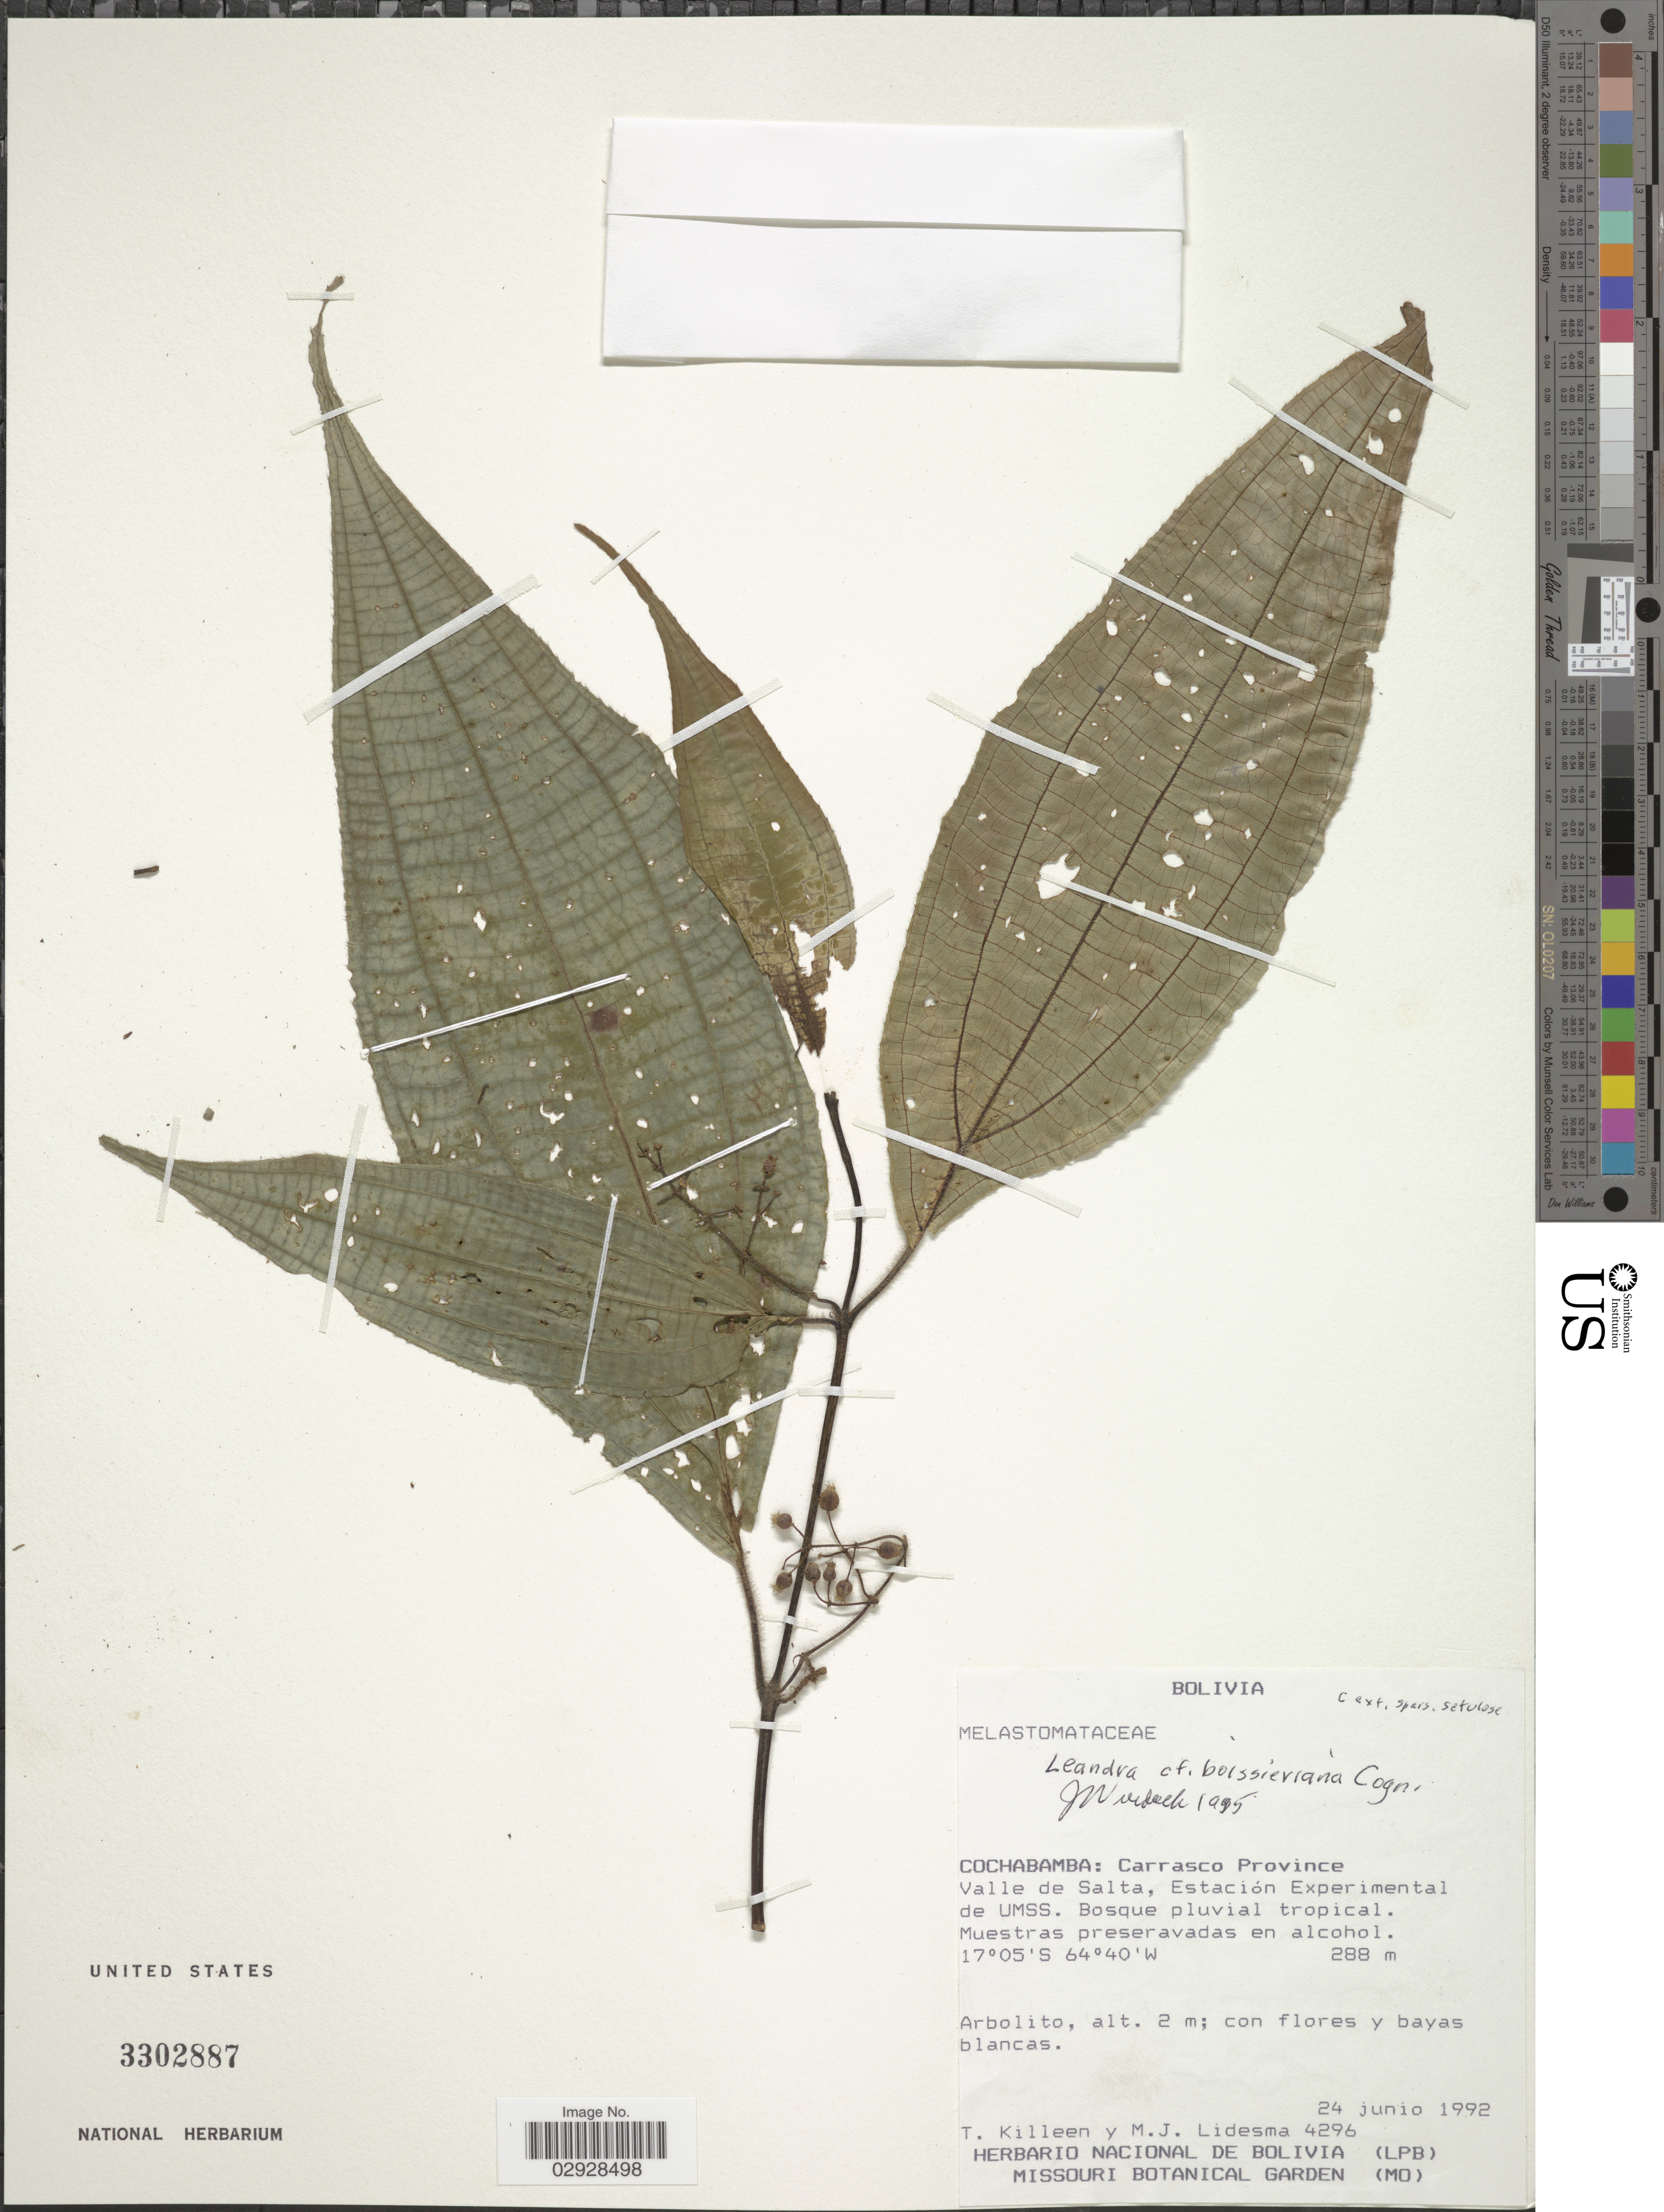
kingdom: Plantae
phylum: Tracheophyta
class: Magnoliopsida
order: Myrtales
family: Melastomataceae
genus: Leandra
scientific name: Leandra boissieriana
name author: Cogn.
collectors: T. J. Killeen & M. Lidesma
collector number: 4296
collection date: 1992-06-24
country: Bolivia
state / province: Cochabamba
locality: Carrasco Province. Valle de Salta, Estación Experimental de UMSS.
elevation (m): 288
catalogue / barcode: US 3302887